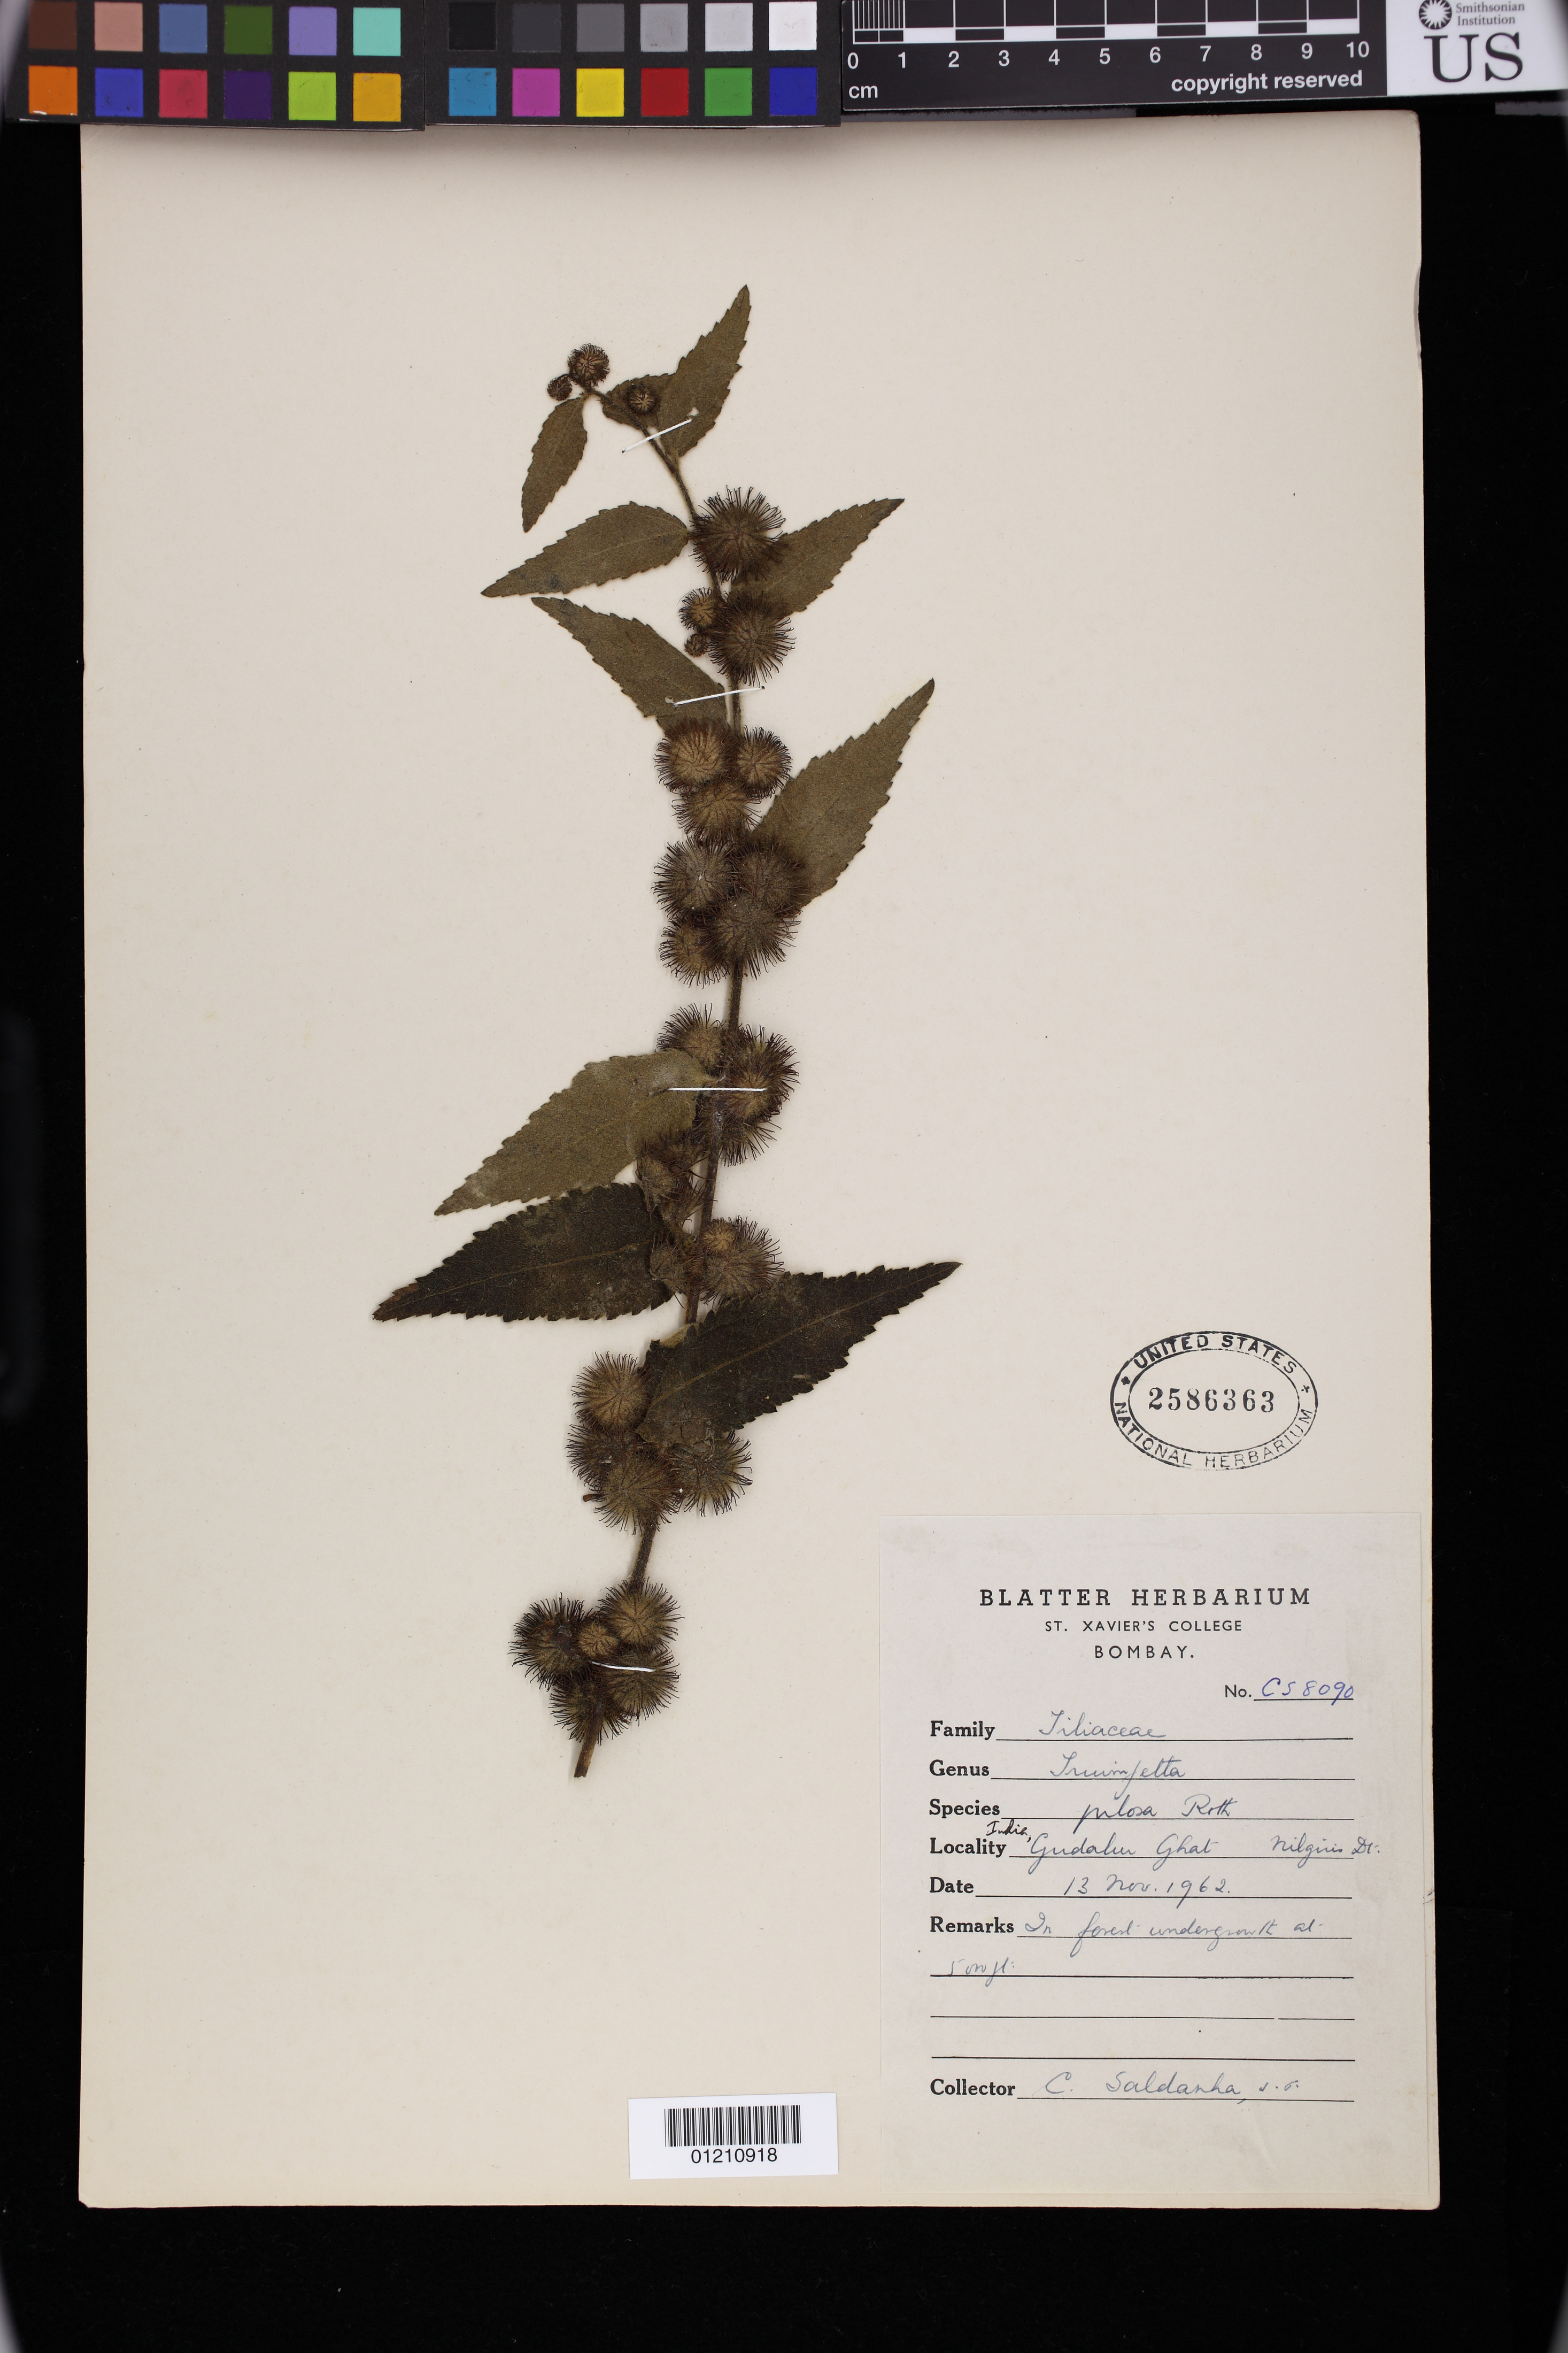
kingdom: Plantae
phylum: Tracheophyta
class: Magnoliopsida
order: Malvales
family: Malvaceae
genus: Triumfetta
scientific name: Triumfetta pilosa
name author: Roth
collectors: C. J. Saldanha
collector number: CS8090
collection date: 1962-11-13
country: India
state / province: Tamil Nadu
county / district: Nilgiris District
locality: Gudahu Ghat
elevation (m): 1524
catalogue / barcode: US 2586363